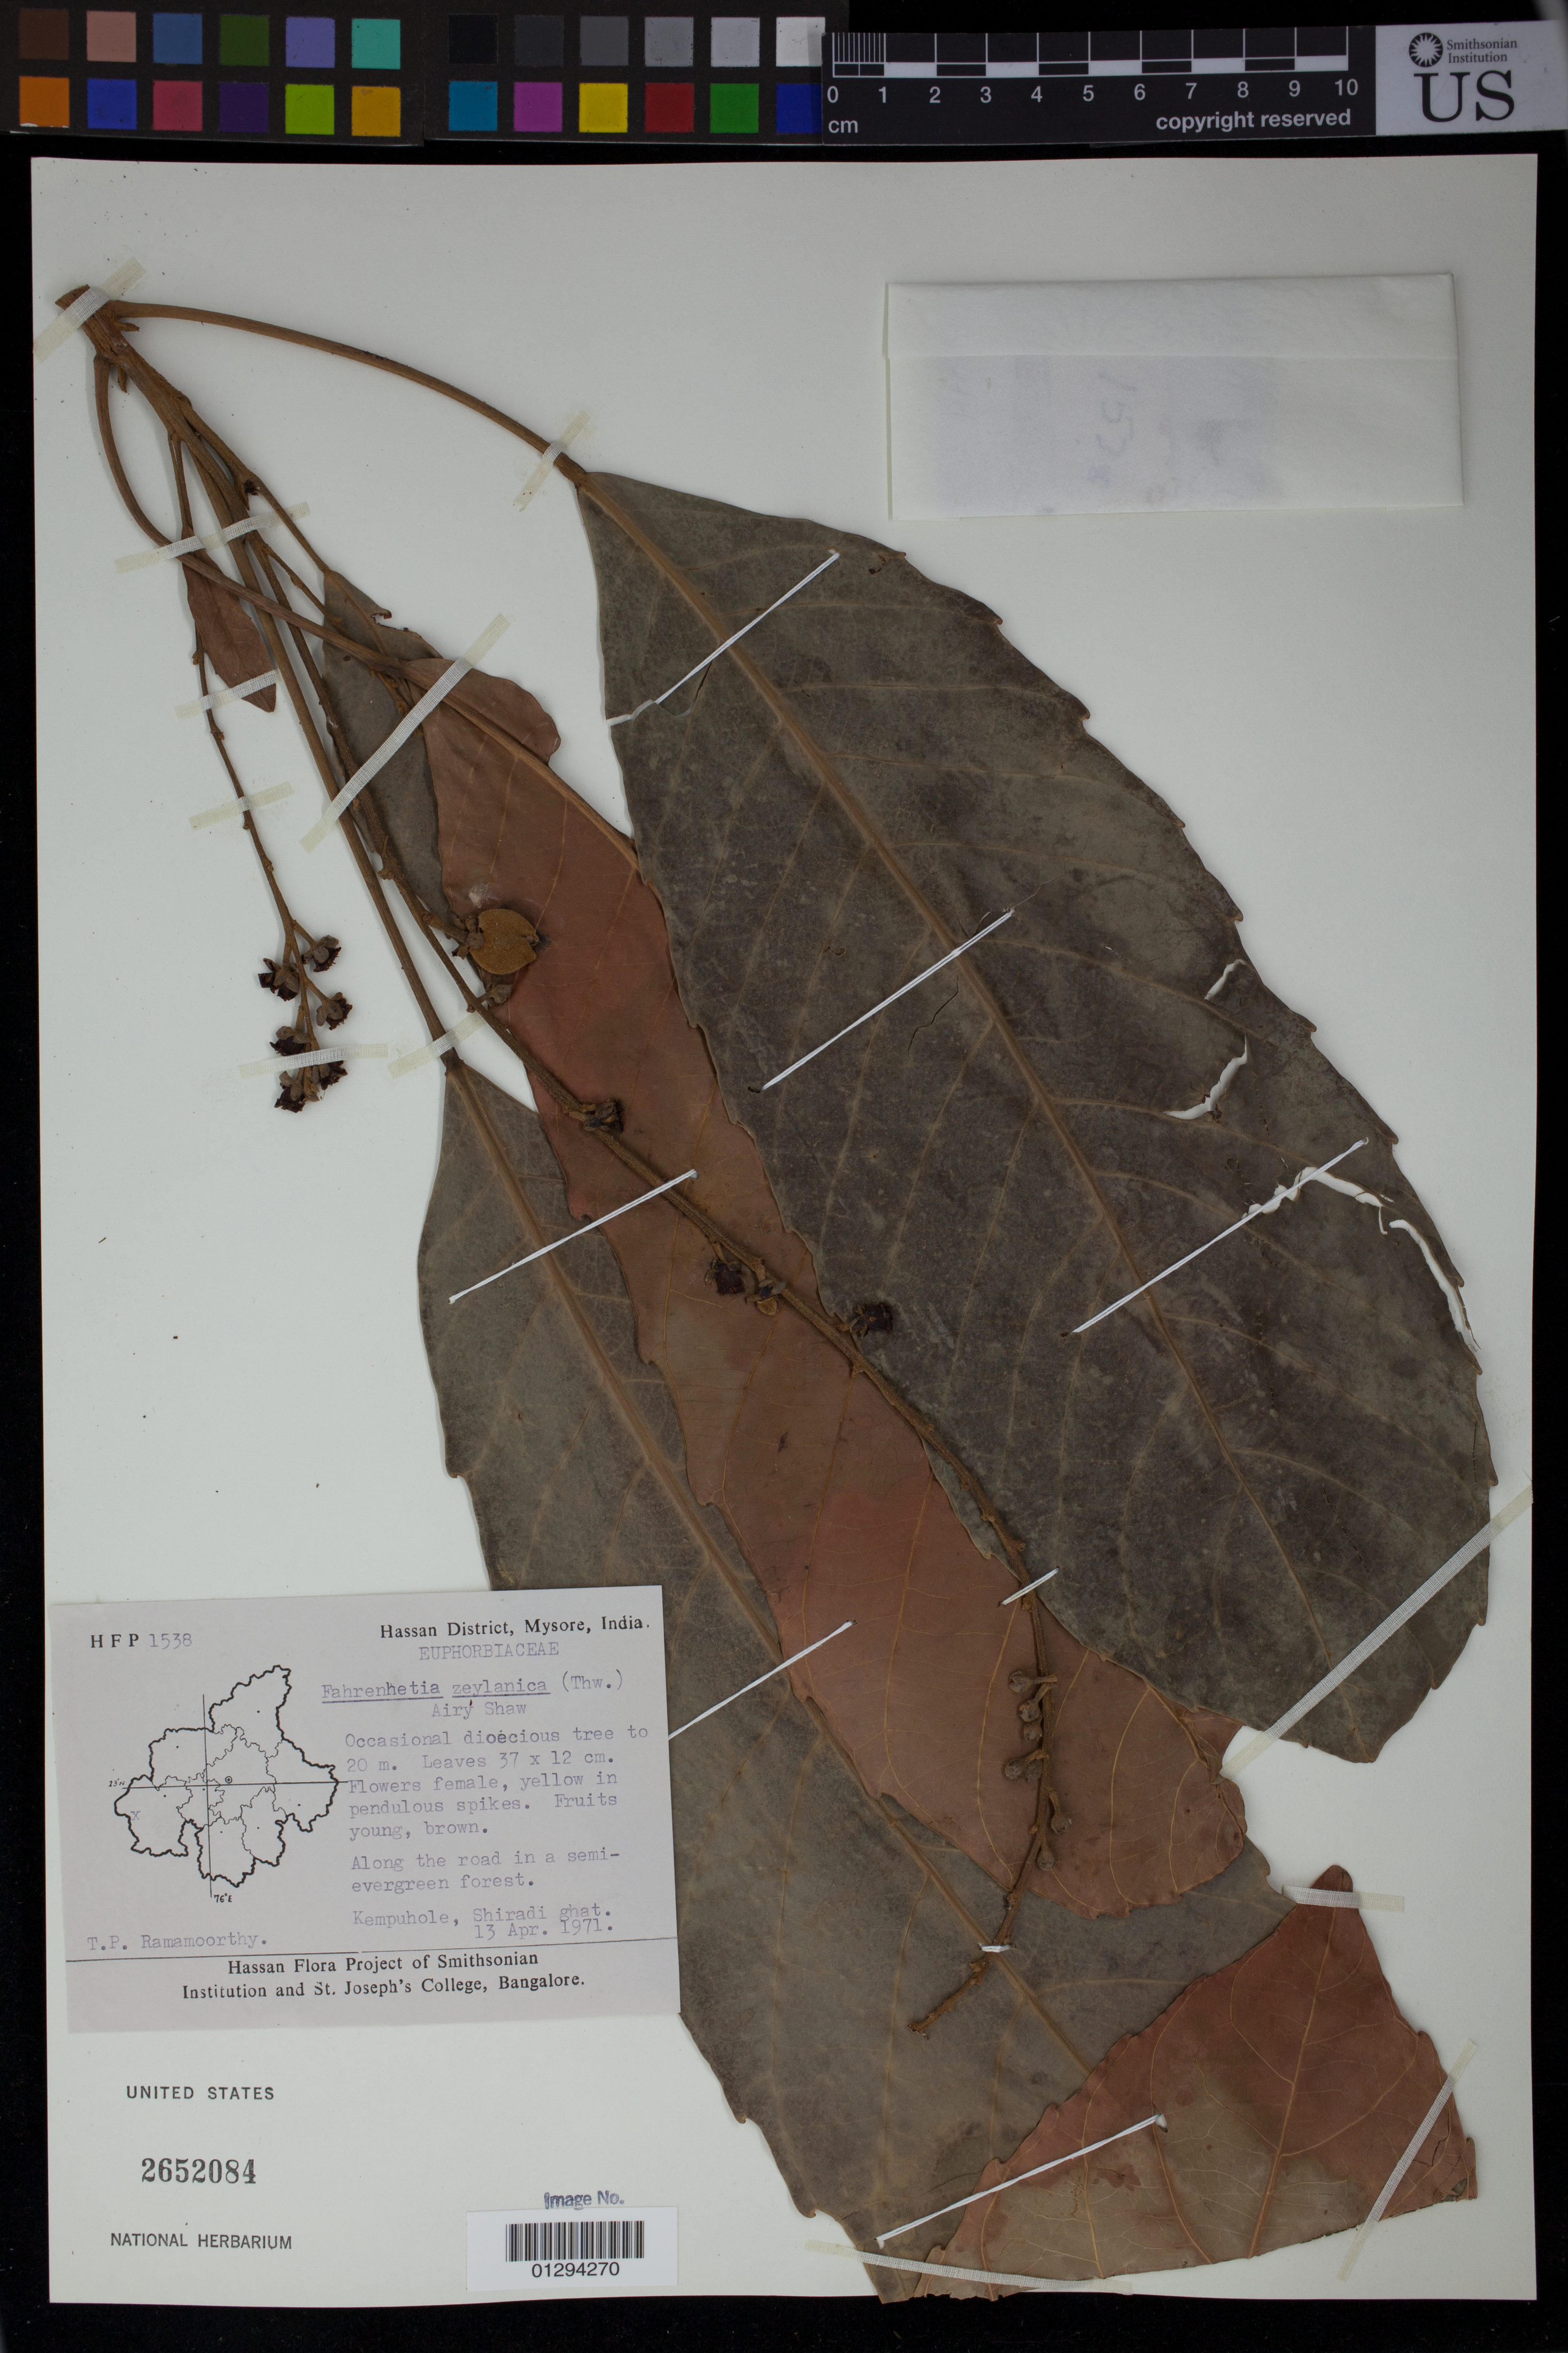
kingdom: Plantae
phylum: Tracheophyta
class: Magnoliopsida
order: Malpighiales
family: Euphorbiaceae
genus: Fahrenheitia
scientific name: Fahrenheitia zeylanica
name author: (Thwaites) Airy Shaw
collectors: T. P. Ramamoorthy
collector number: HFP 1538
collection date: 1971-04-13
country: India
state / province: Karnataka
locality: Along the road, Kempuhole, Shiradi ghat.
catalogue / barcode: US 2652084